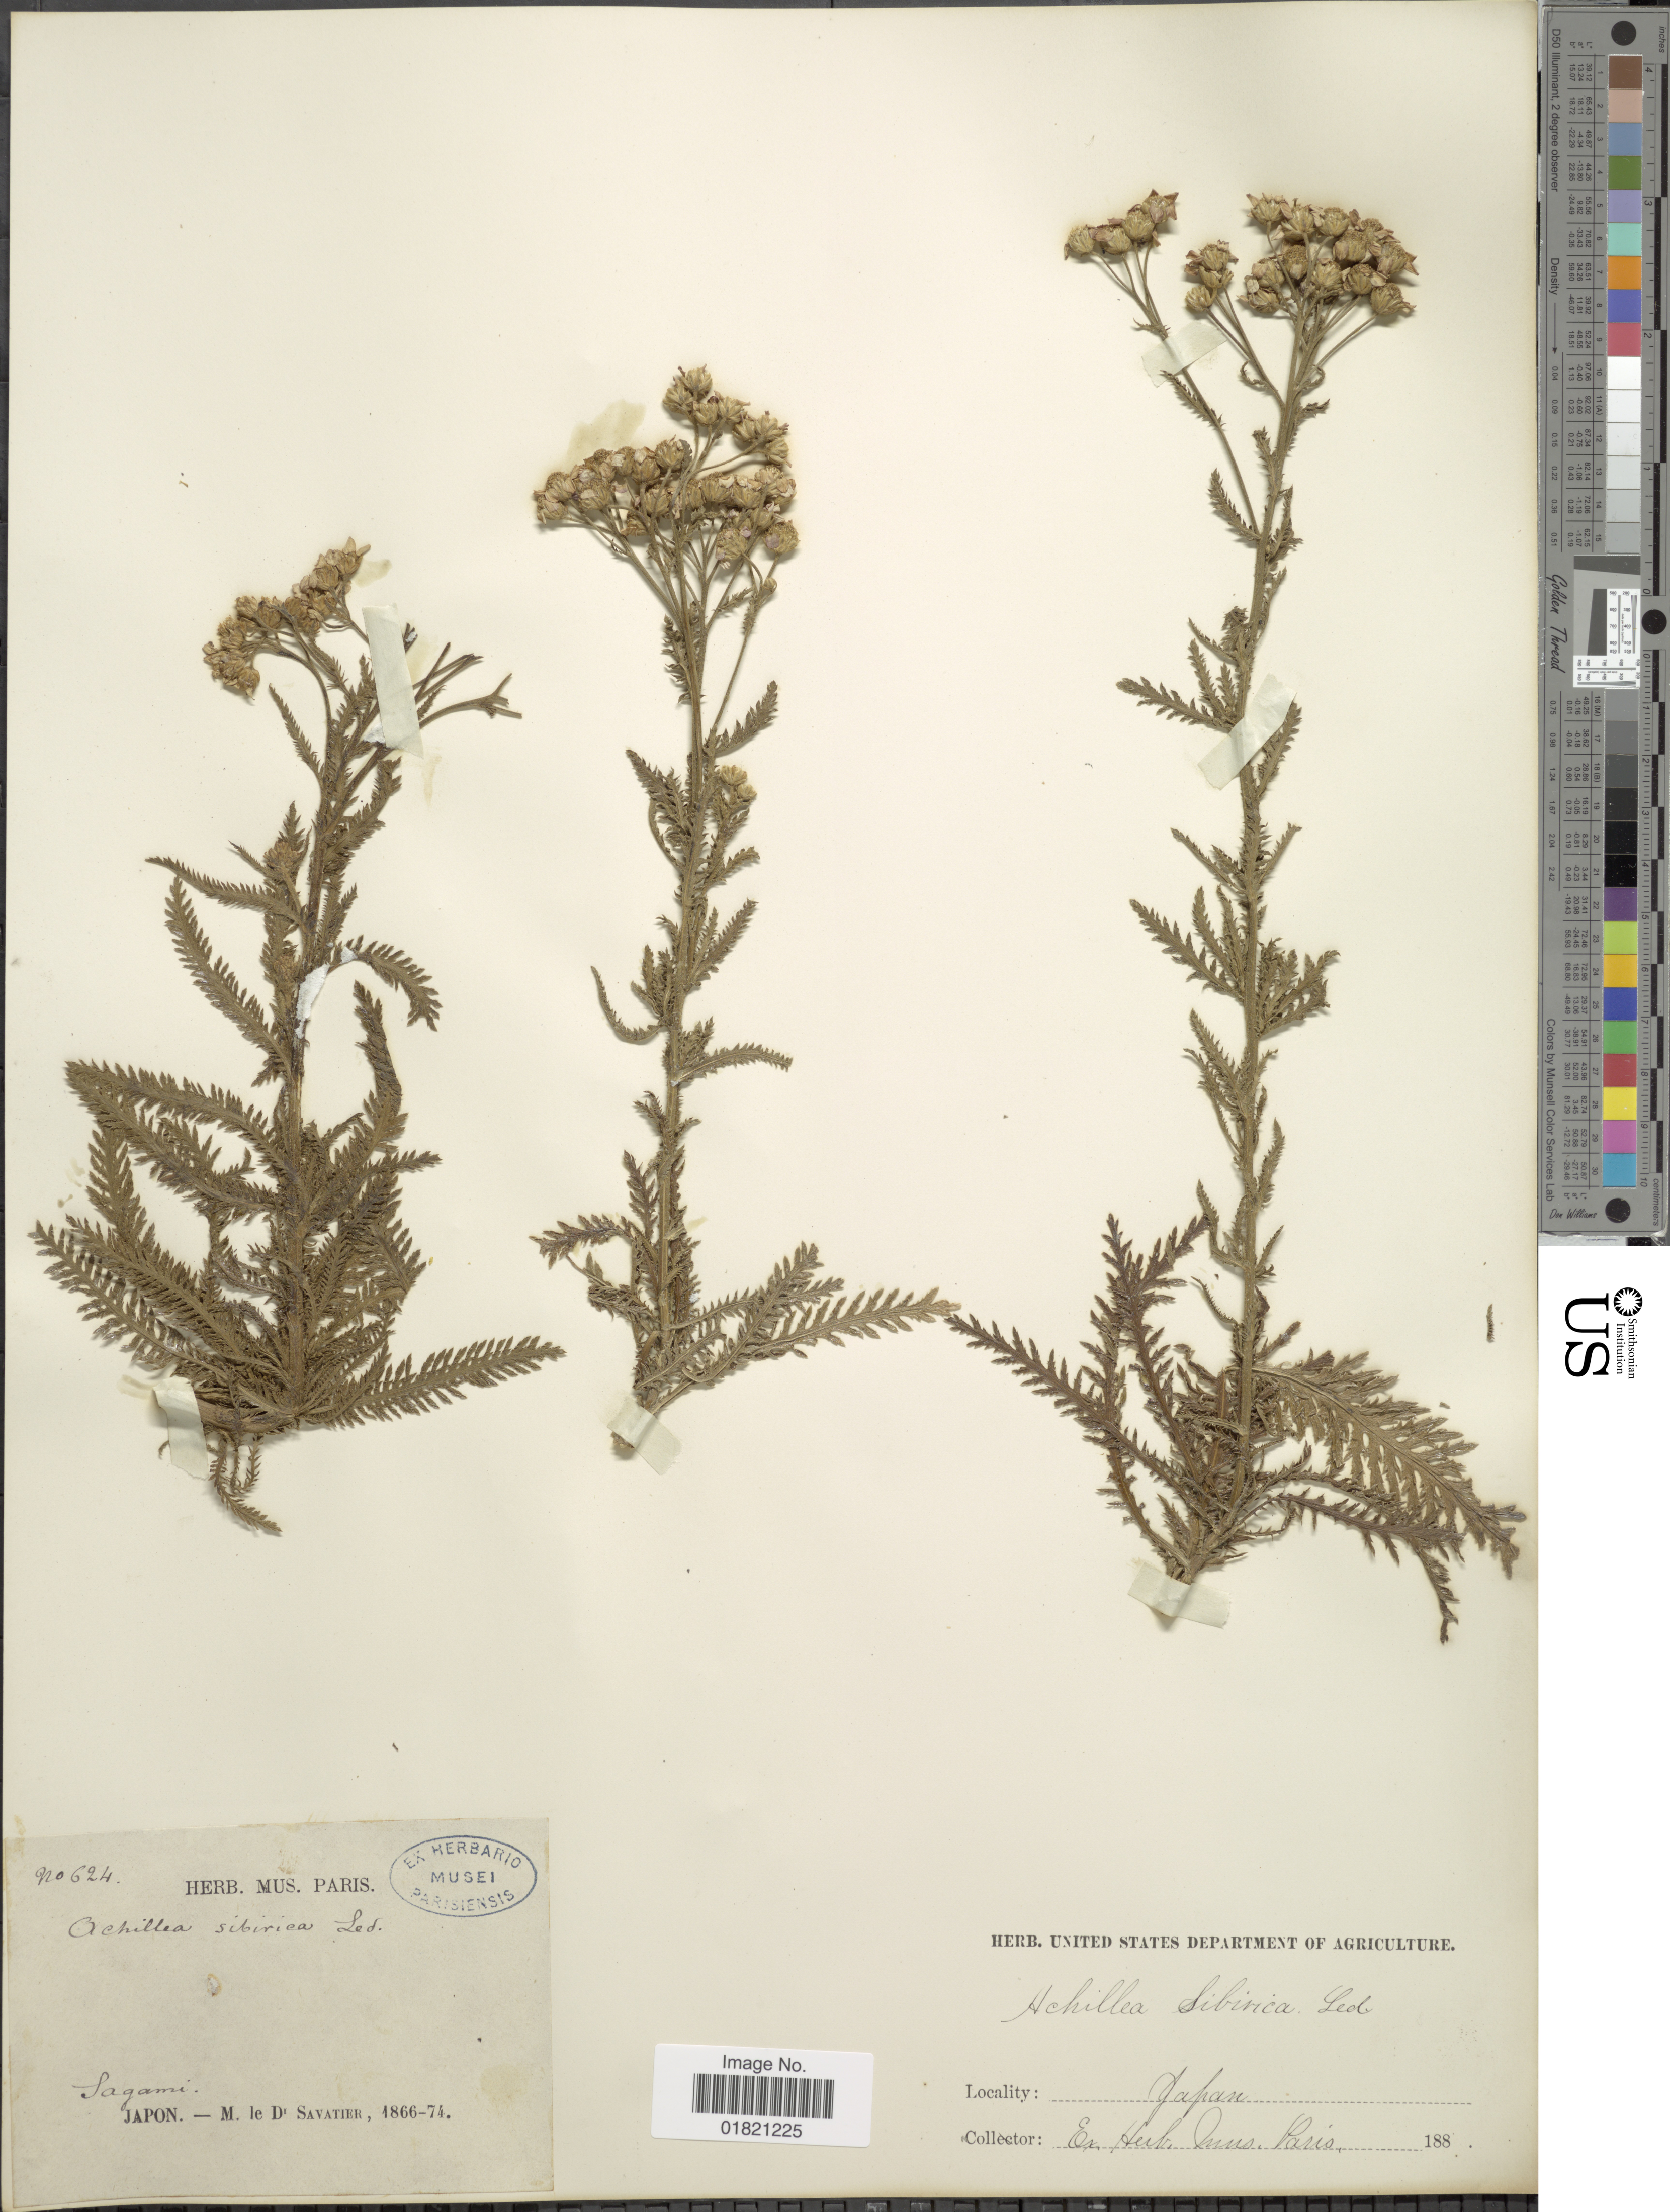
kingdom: Plantae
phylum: Tracheophyta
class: Magnoliopsida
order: Asterales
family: Asteraceae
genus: Achillea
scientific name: Achillea sibirica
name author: Ledeb.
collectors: M. Savatier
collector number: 624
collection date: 1866/1874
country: Japan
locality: Sagami